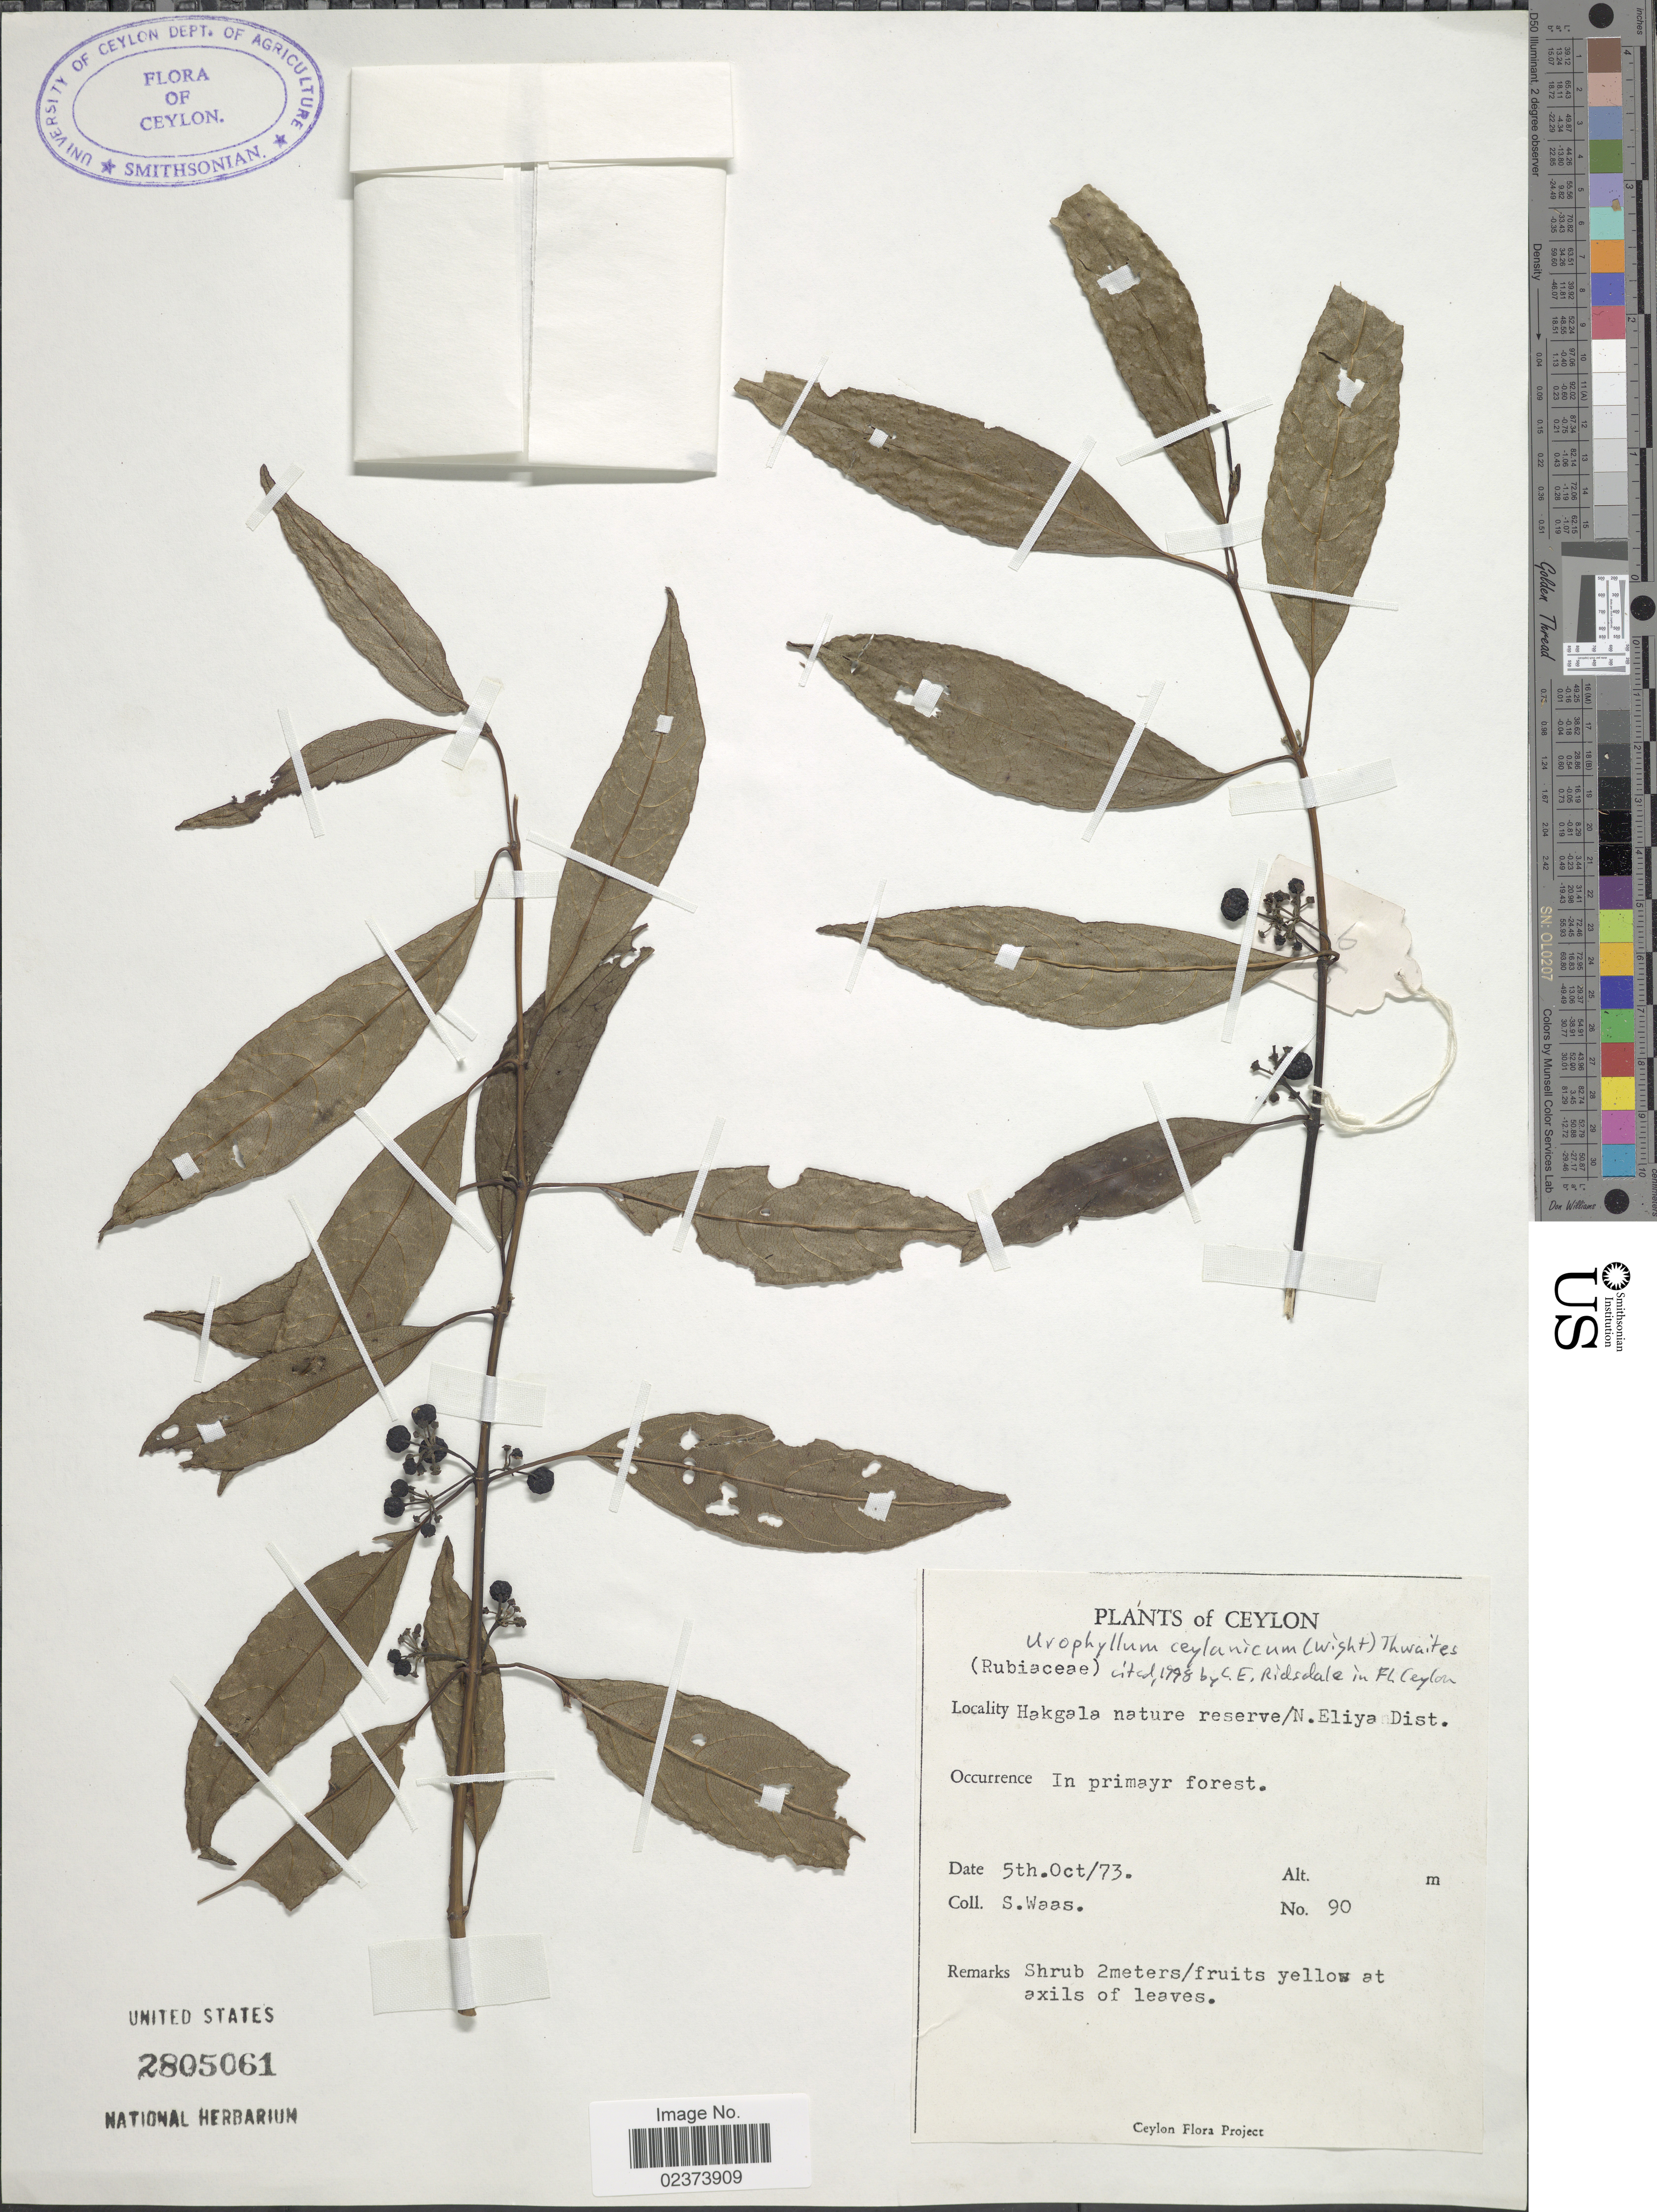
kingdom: Plantae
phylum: Tracheophyta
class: Magnoliopsida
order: Gentianales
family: Rubiaceae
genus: Urophyllum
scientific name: Urophyllum zeylanicum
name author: (Wight) Thwaites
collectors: S. Waas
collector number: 90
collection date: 1973-10-05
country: Sri Lanka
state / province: Central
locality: Ceylon, Hakgala nature reserve/ N. Eliya Dist.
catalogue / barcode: US 2805061